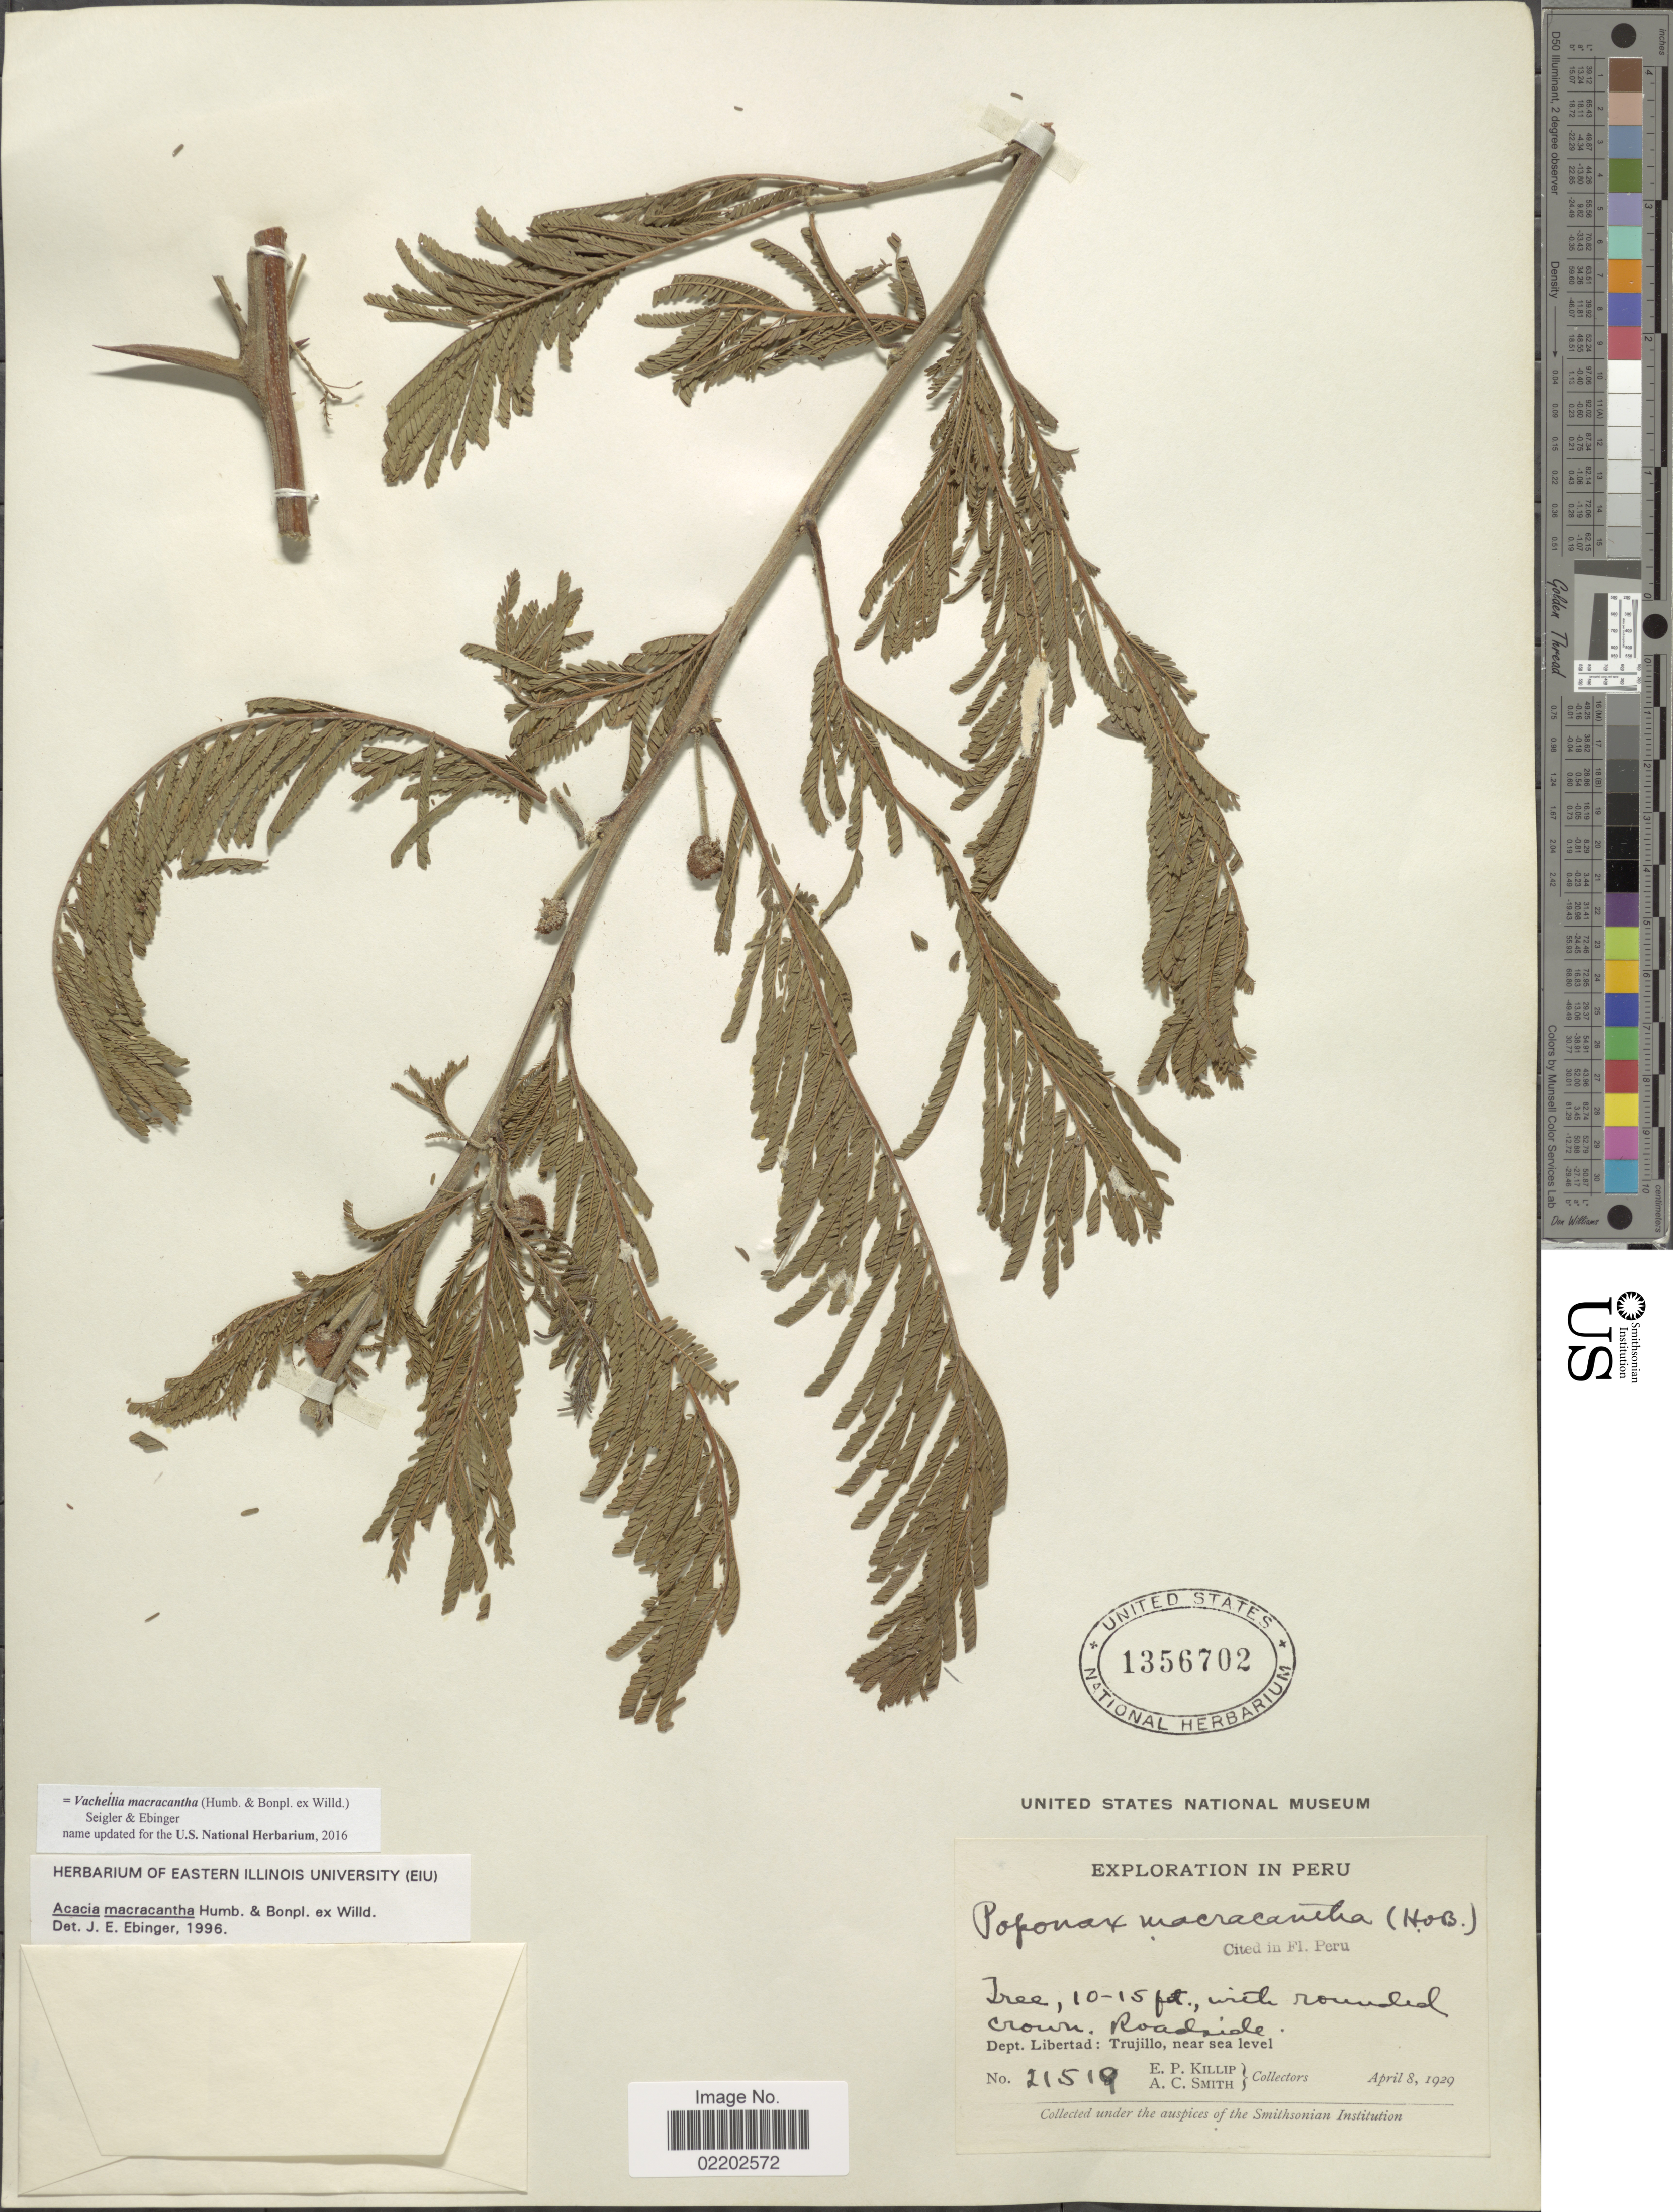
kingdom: Plantae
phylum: Tracheophyta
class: Magnoliopsida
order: Fabales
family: Fabaceae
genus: Vachellia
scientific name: Vachellia macracantha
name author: (Humb. & Bonpl. ex Willd.) Seigler & Ebinger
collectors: E. P. Killip & A. C. Smith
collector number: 21510*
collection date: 1929-04-08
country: Peru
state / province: La Libertad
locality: Roadside: Trujillo, near sea level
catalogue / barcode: US 1356702